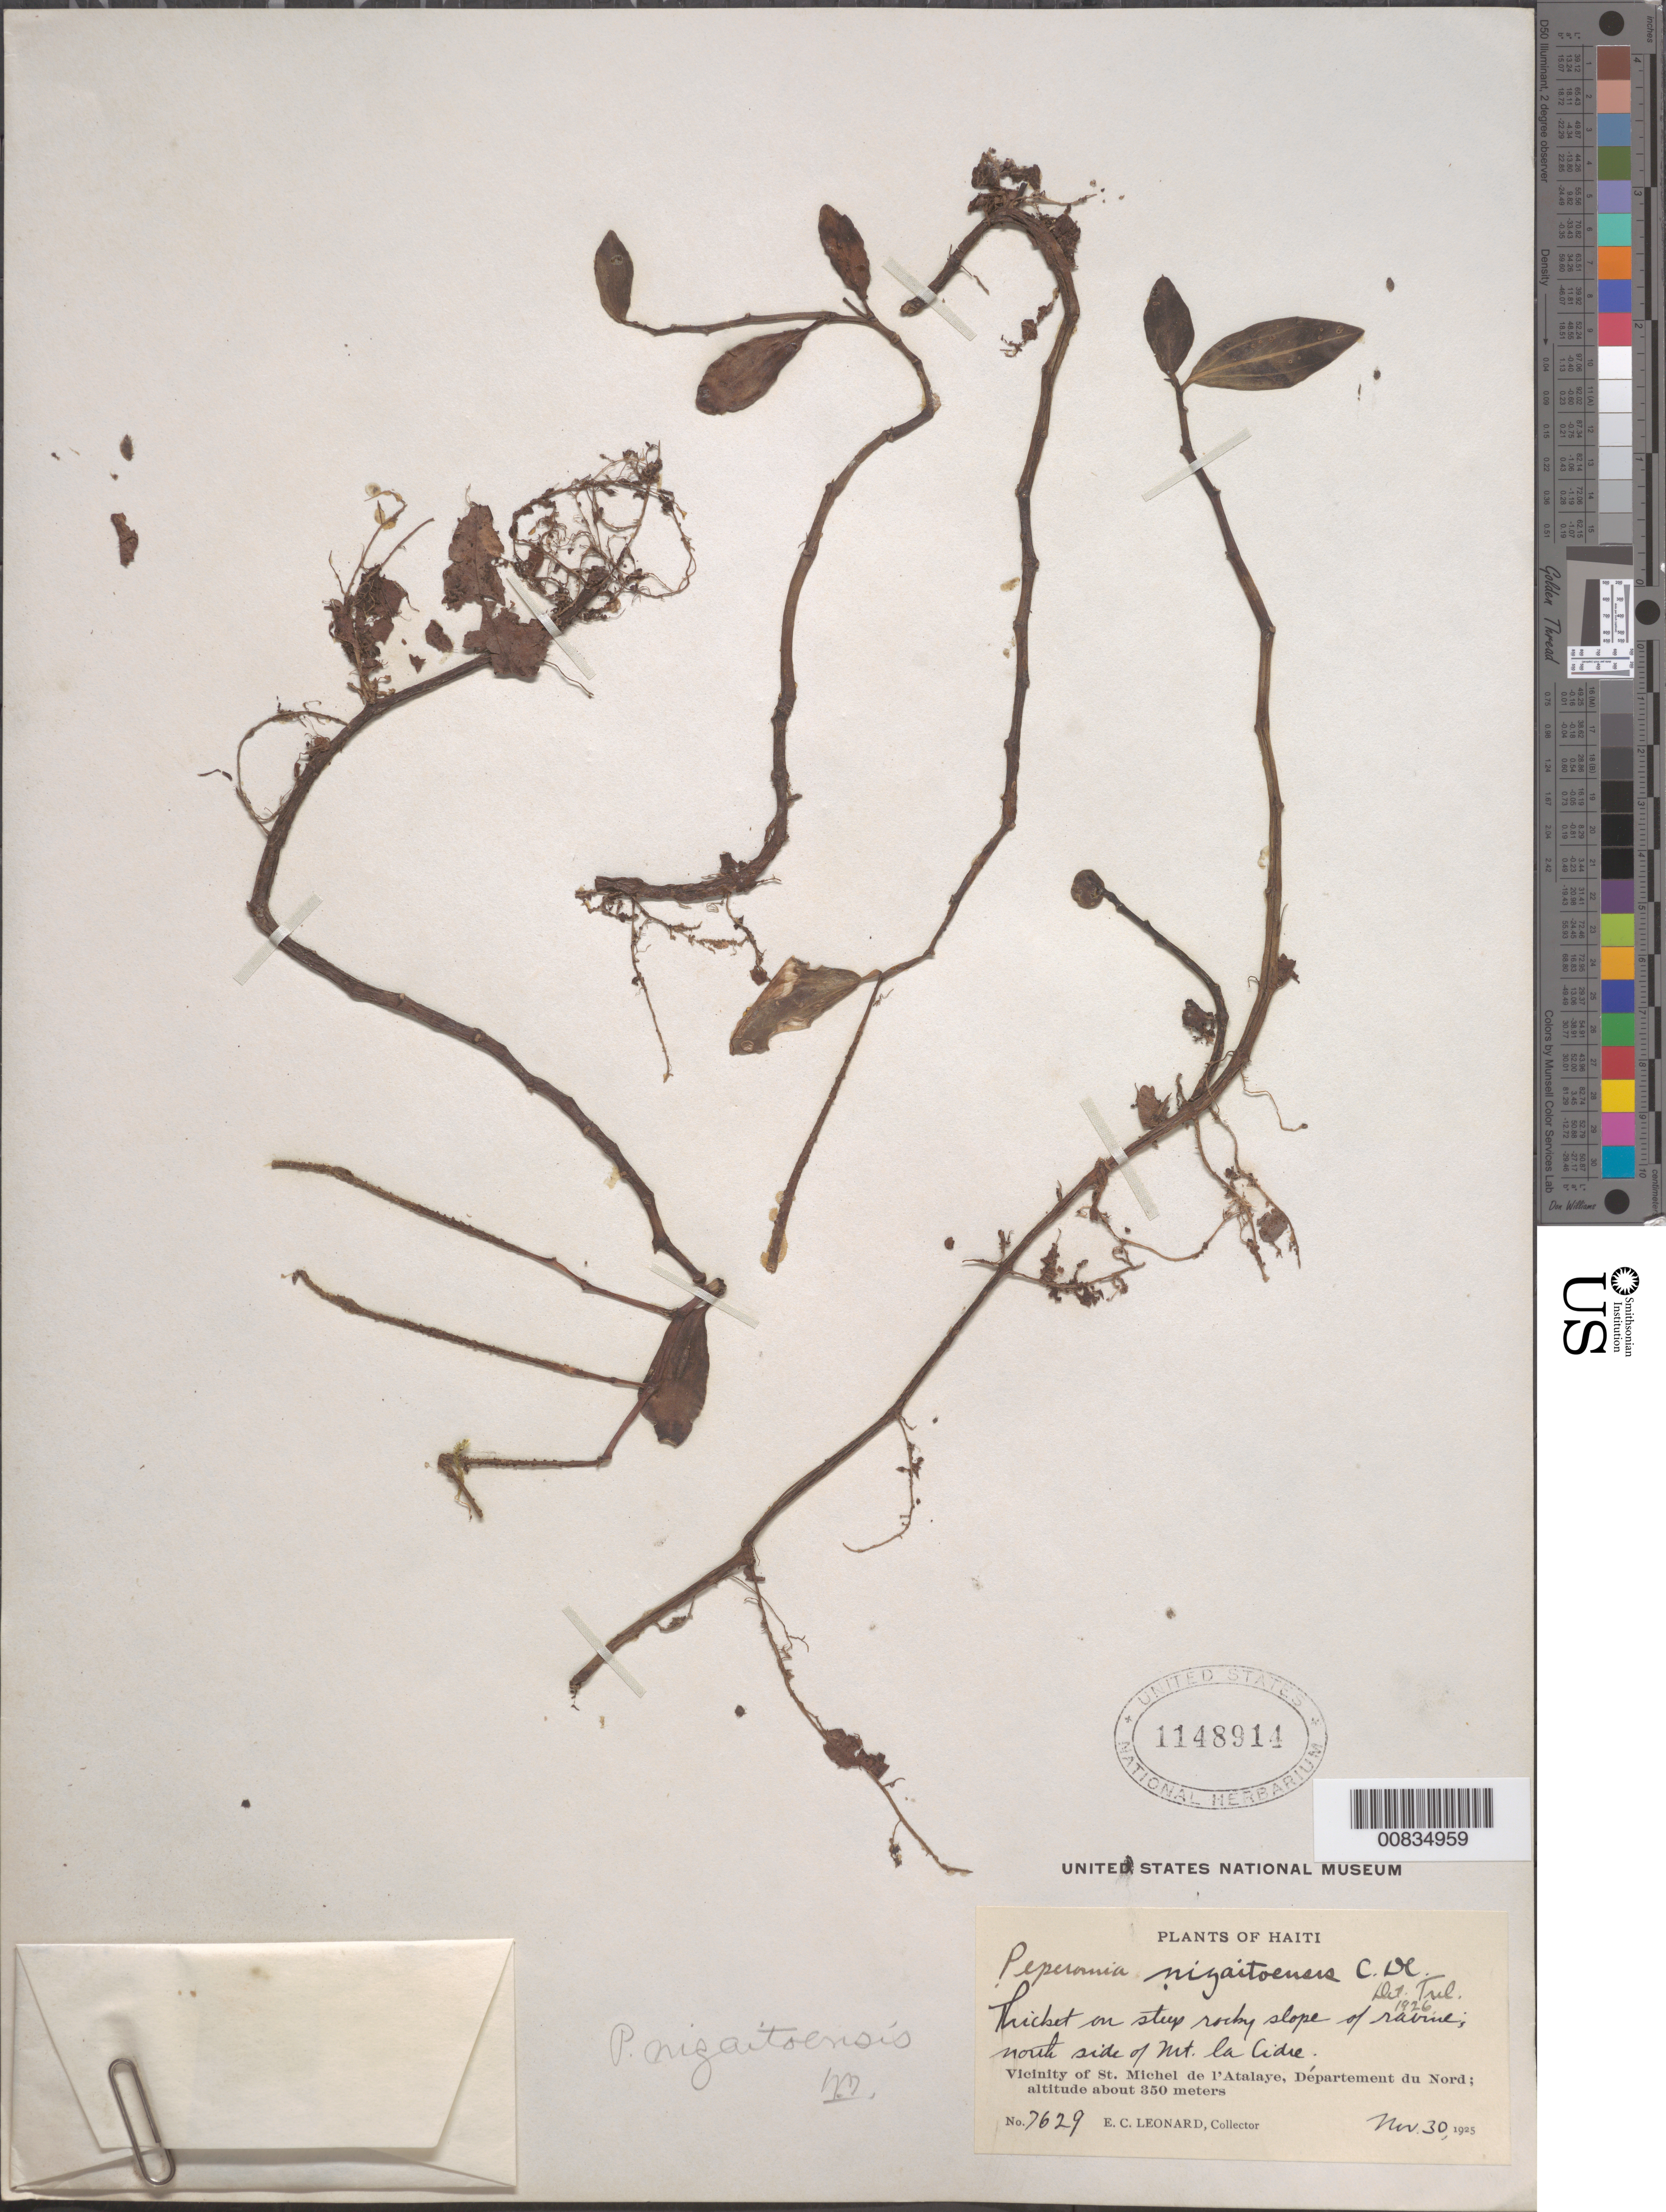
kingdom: Plantae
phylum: Tracheophyta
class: Magnoliopsida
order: Piperales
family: Piperaceae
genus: Peperomia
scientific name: Peperomia nizaitoensis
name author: C. DC.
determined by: Trelease, --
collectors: E. C. Leonard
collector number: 7629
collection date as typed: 30 Nov 1925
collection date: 1925-11-30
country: Haiti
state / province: Nord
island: Hispaniola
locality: Vicinity of St. Michel de l'Atalaye, north side of Mt. la Cidre.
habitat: Thicket on steep rocky slope of ravine.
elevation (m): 350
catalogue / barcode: US 1148914